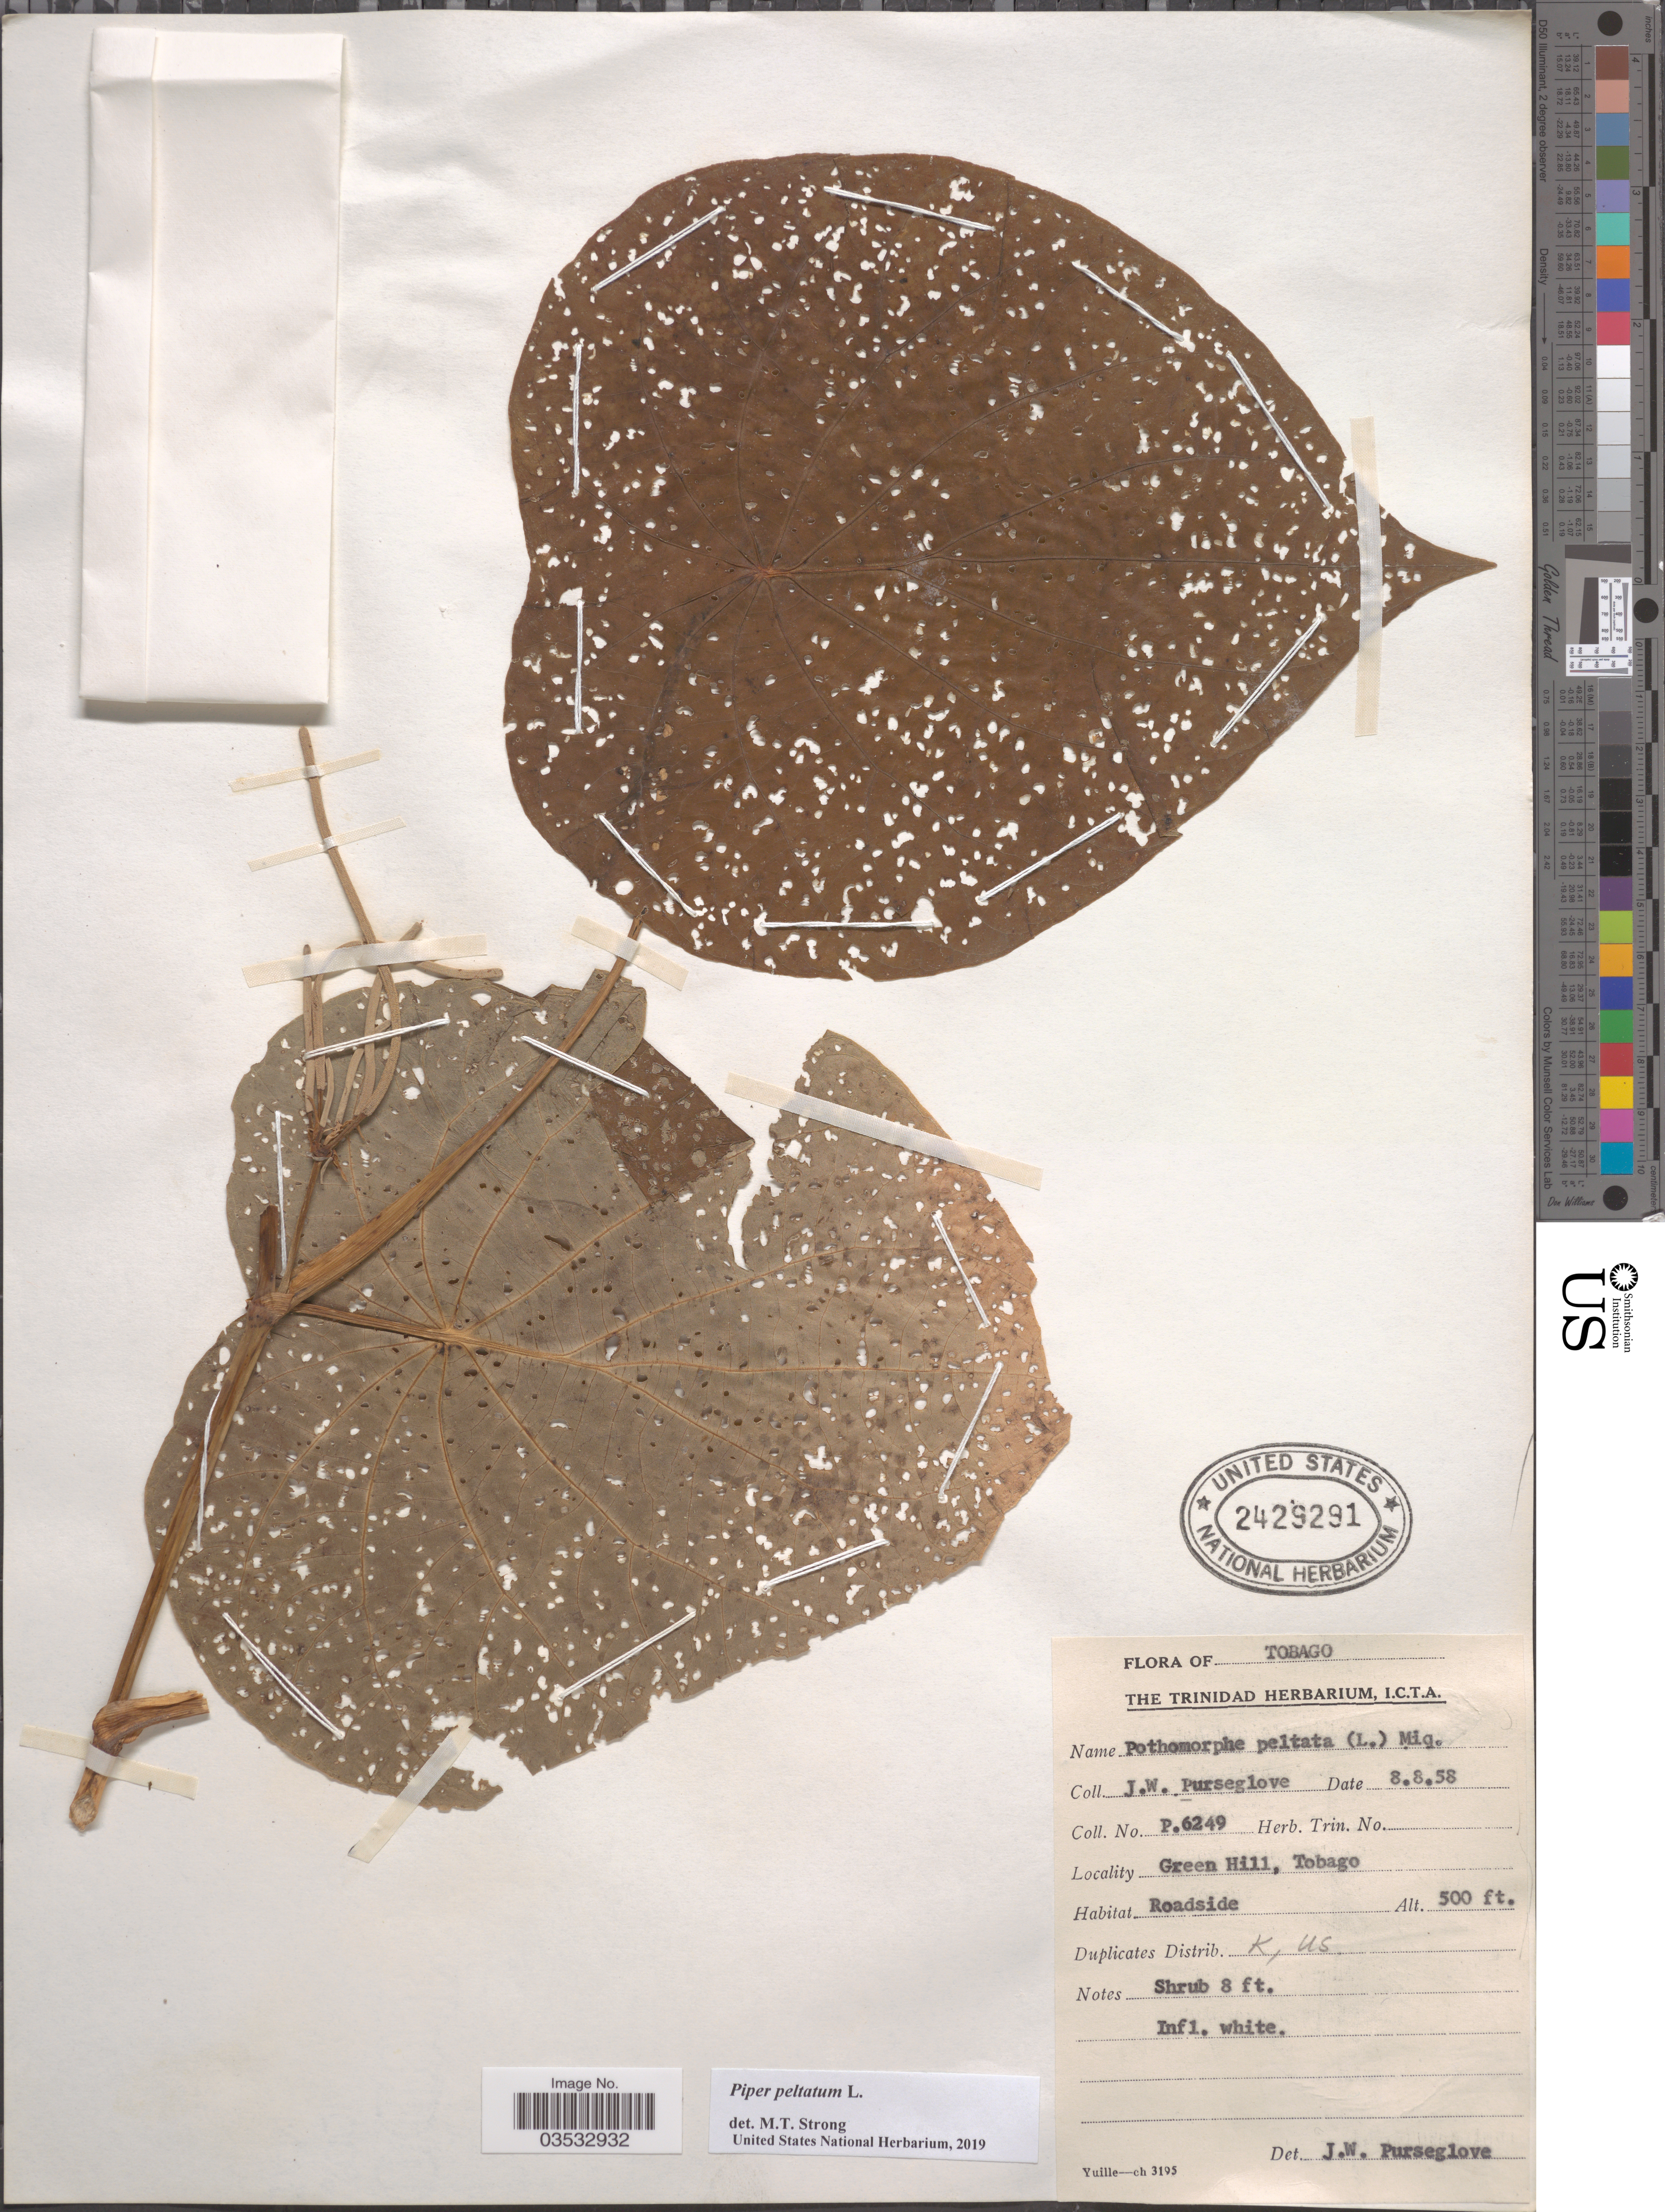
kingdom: Plantae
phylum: Tracheophyta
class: Magnoliopsida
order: Piperales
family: Piperaceae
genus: Piper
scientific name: Piper peltatum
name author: L.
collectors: J. Purseglove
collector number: P6249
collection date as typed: Transcribed d/m/y: 8/8/58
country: Trinidad and Tobago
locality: Tobago. Green Hill.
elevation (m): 152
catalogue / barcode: US 2429291